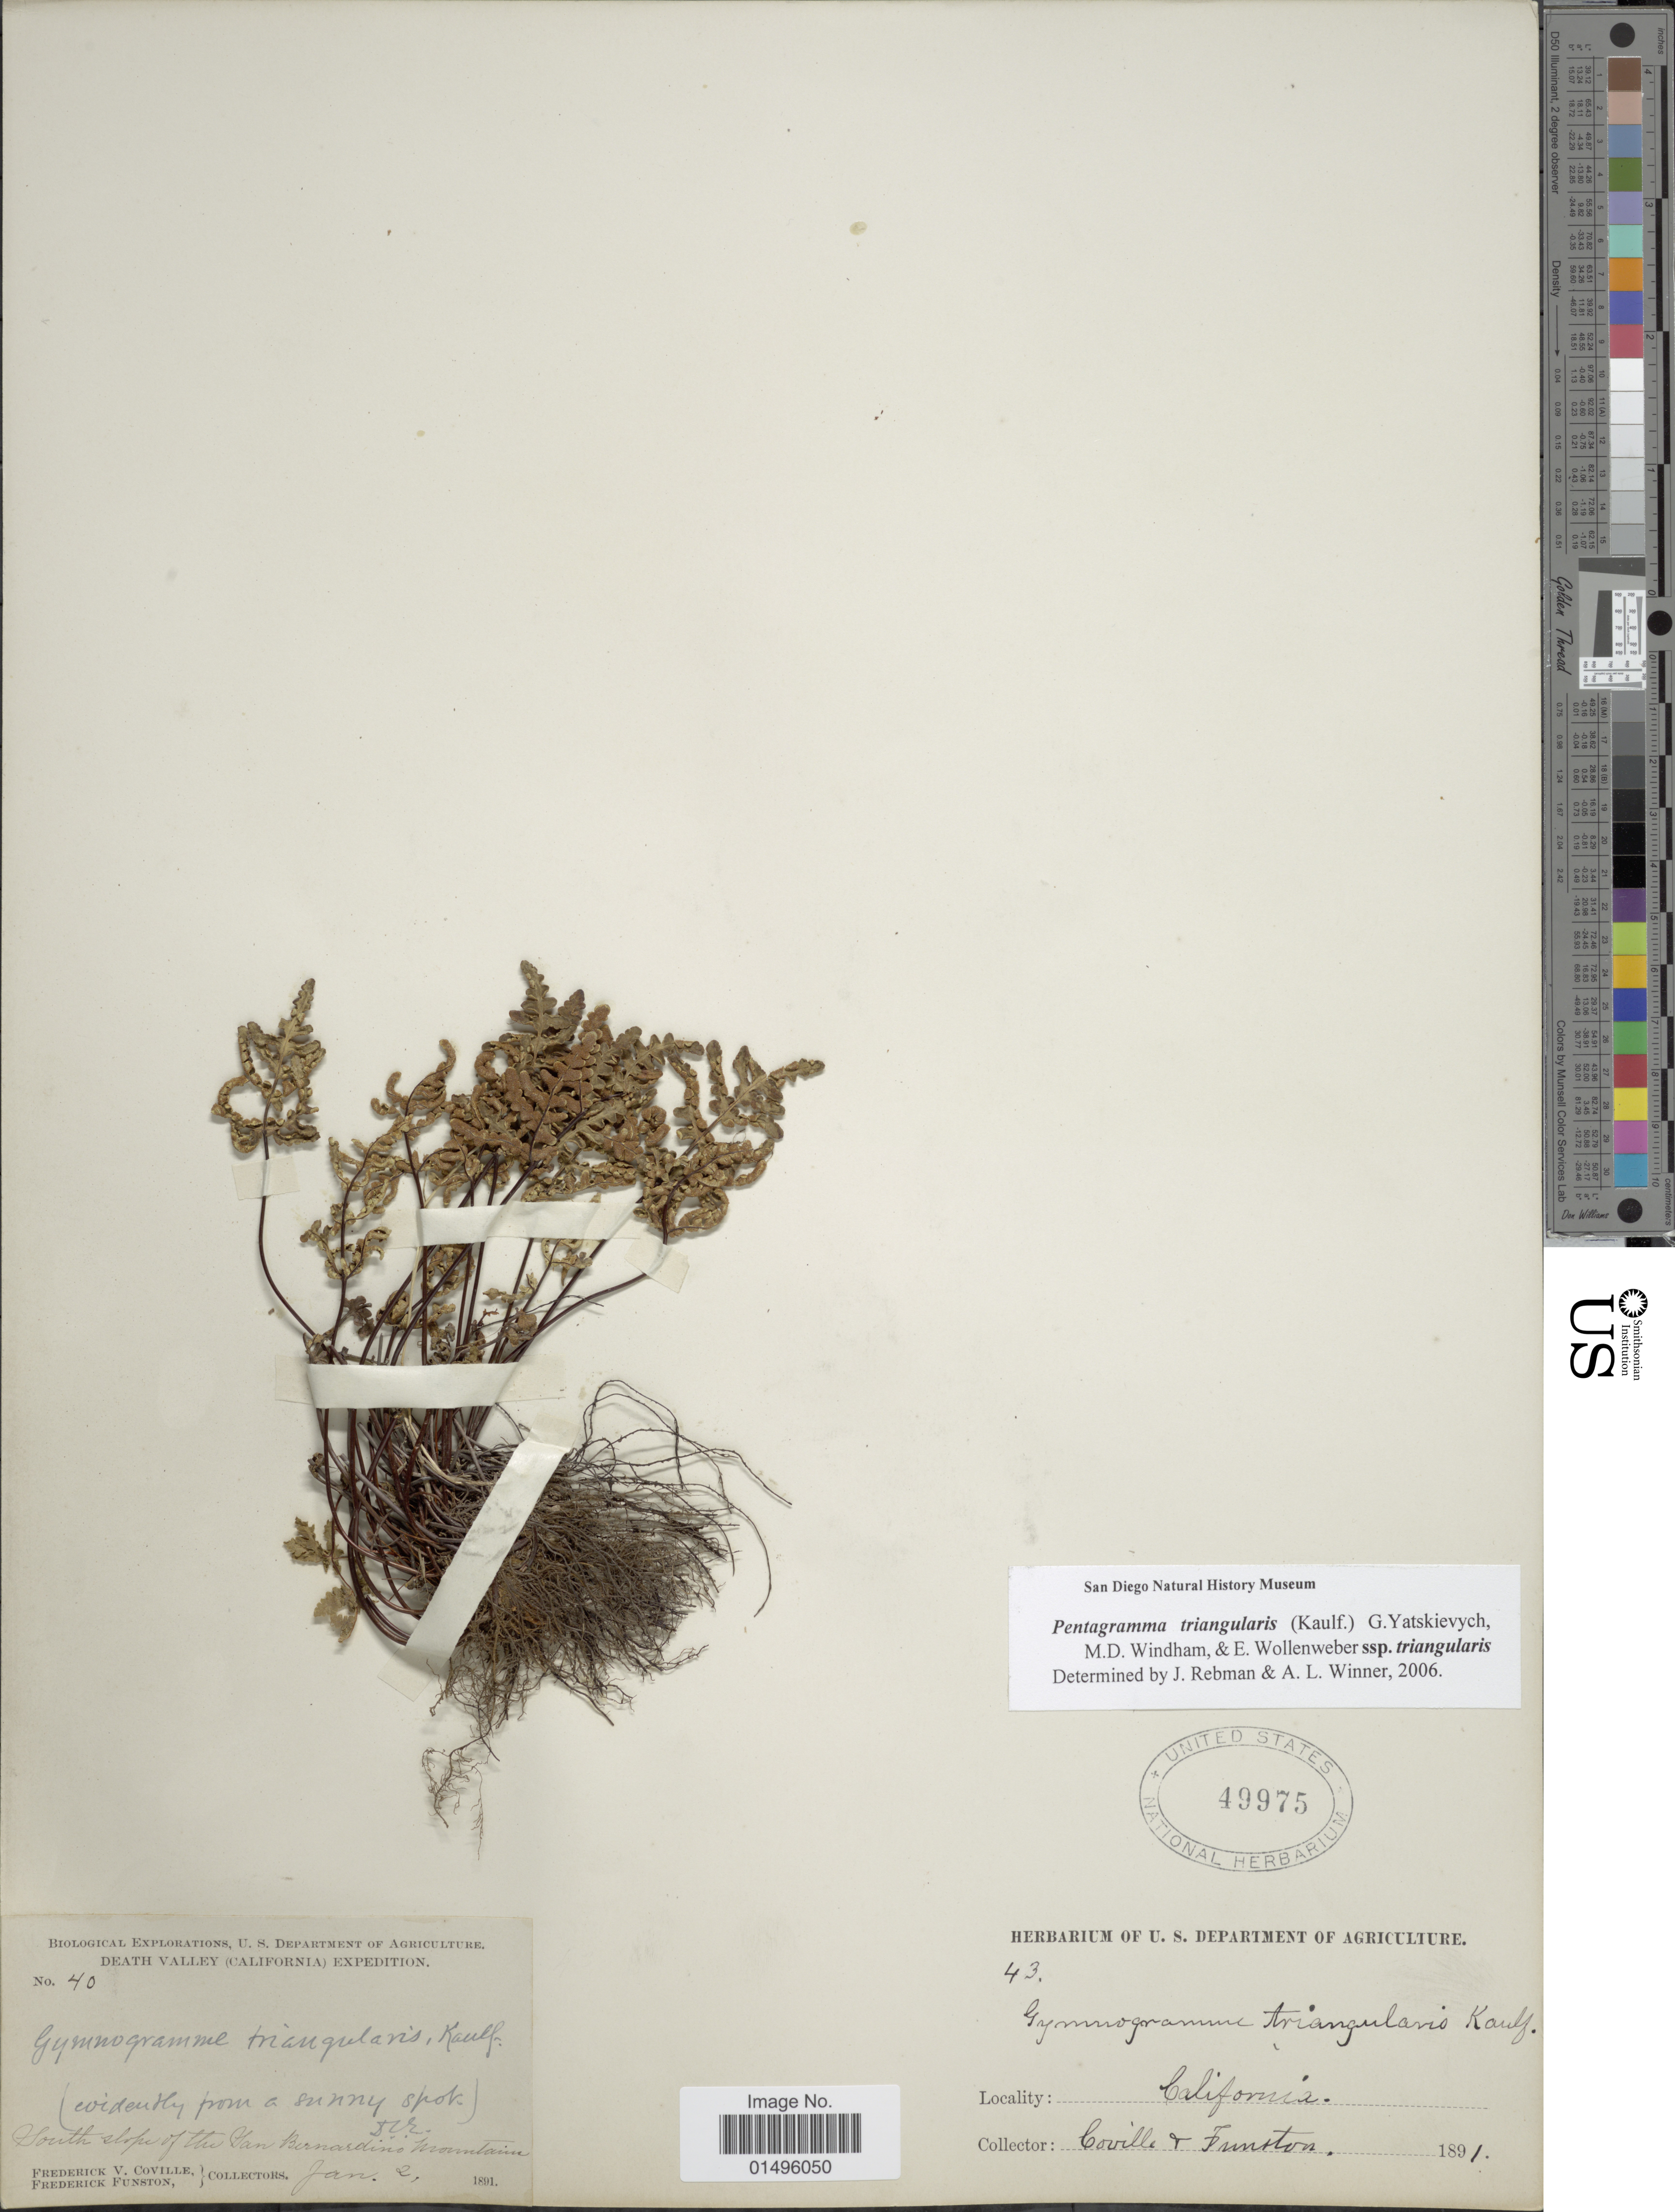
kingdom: Plantae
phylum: Tracheophyta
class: Polypodiopsida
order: Polypodiales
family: Pteridaceae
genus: Pentagramma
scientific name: Pentagramma triangularis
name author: (Kaulf.) Yatsk. et al.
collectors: F. V. Coville & F. Funston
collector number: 40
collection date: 1891-01-02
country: United States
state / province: California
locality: California, Death Valley, south slope of the San Bernardine Mountains.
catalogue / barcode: US 49975